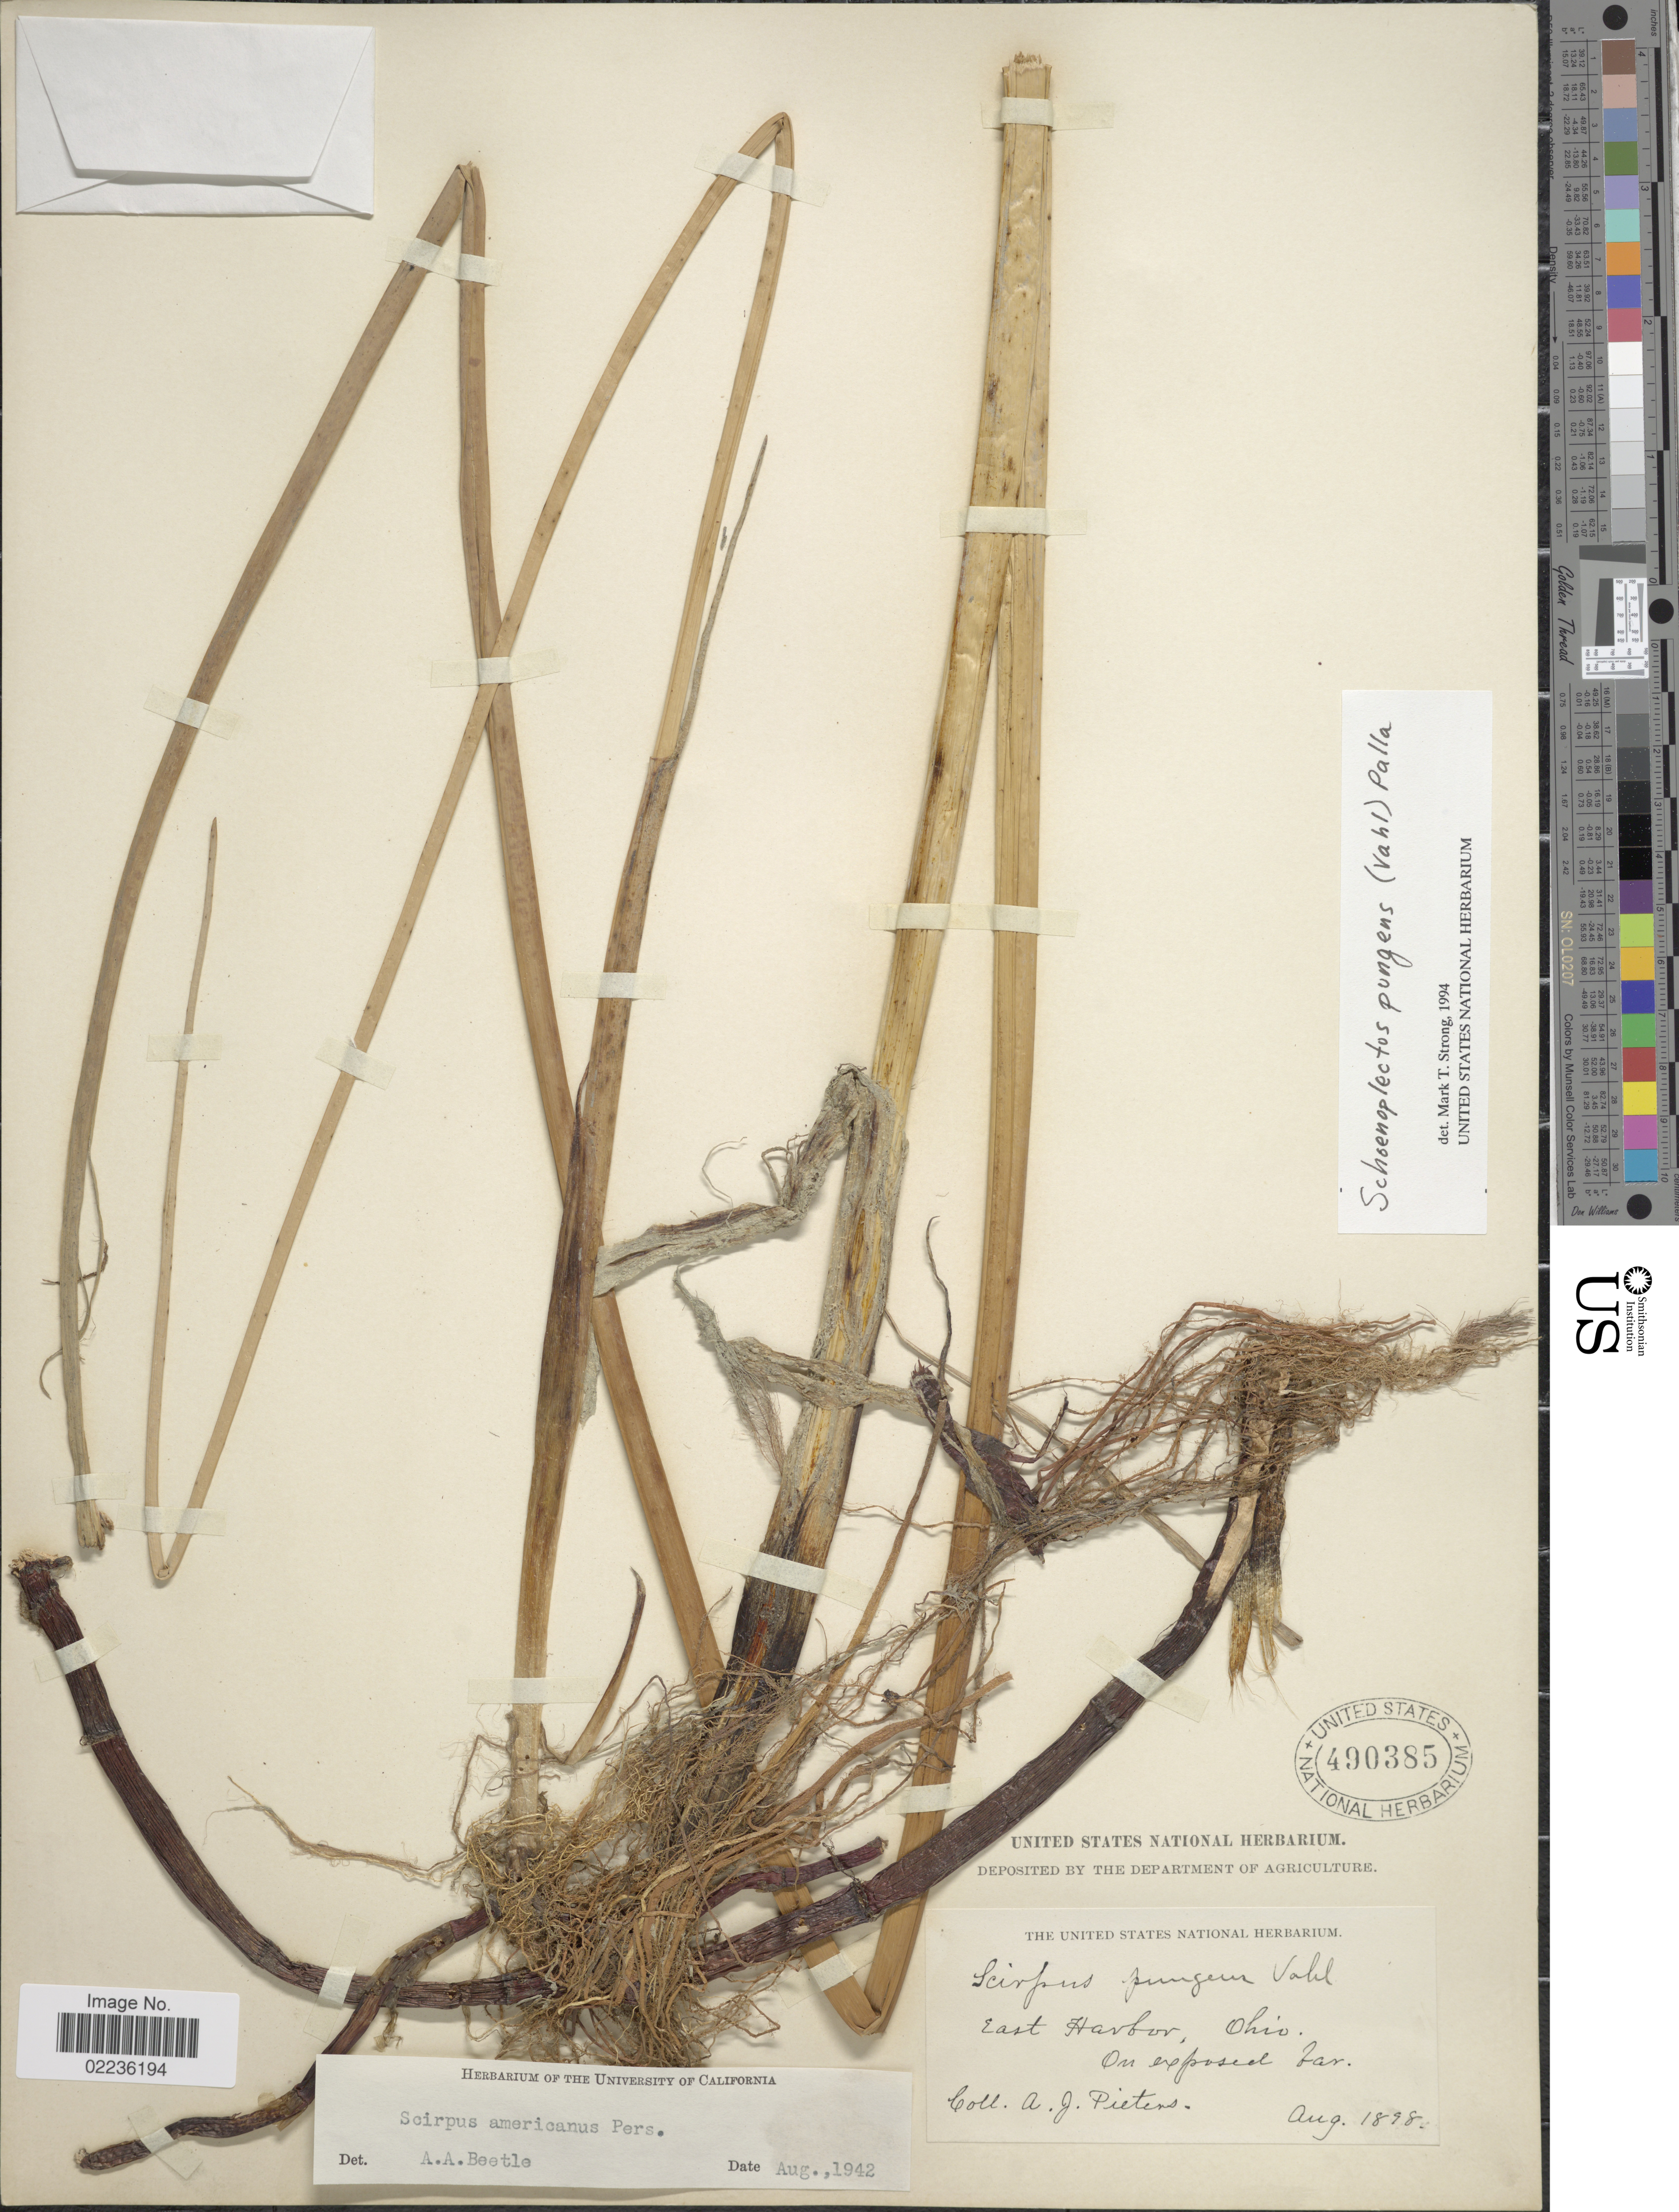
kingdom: Plantae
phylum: Tracheophyta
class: Liliopsida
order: Poales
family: Cyperaceae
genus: Schoenoplectus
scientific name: Schoenoplectus pungens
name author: (Vahl) Palla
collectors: A. Pieters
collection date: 1898-08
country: United States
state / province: Ohio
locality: East Harbor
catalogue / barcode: US 490385